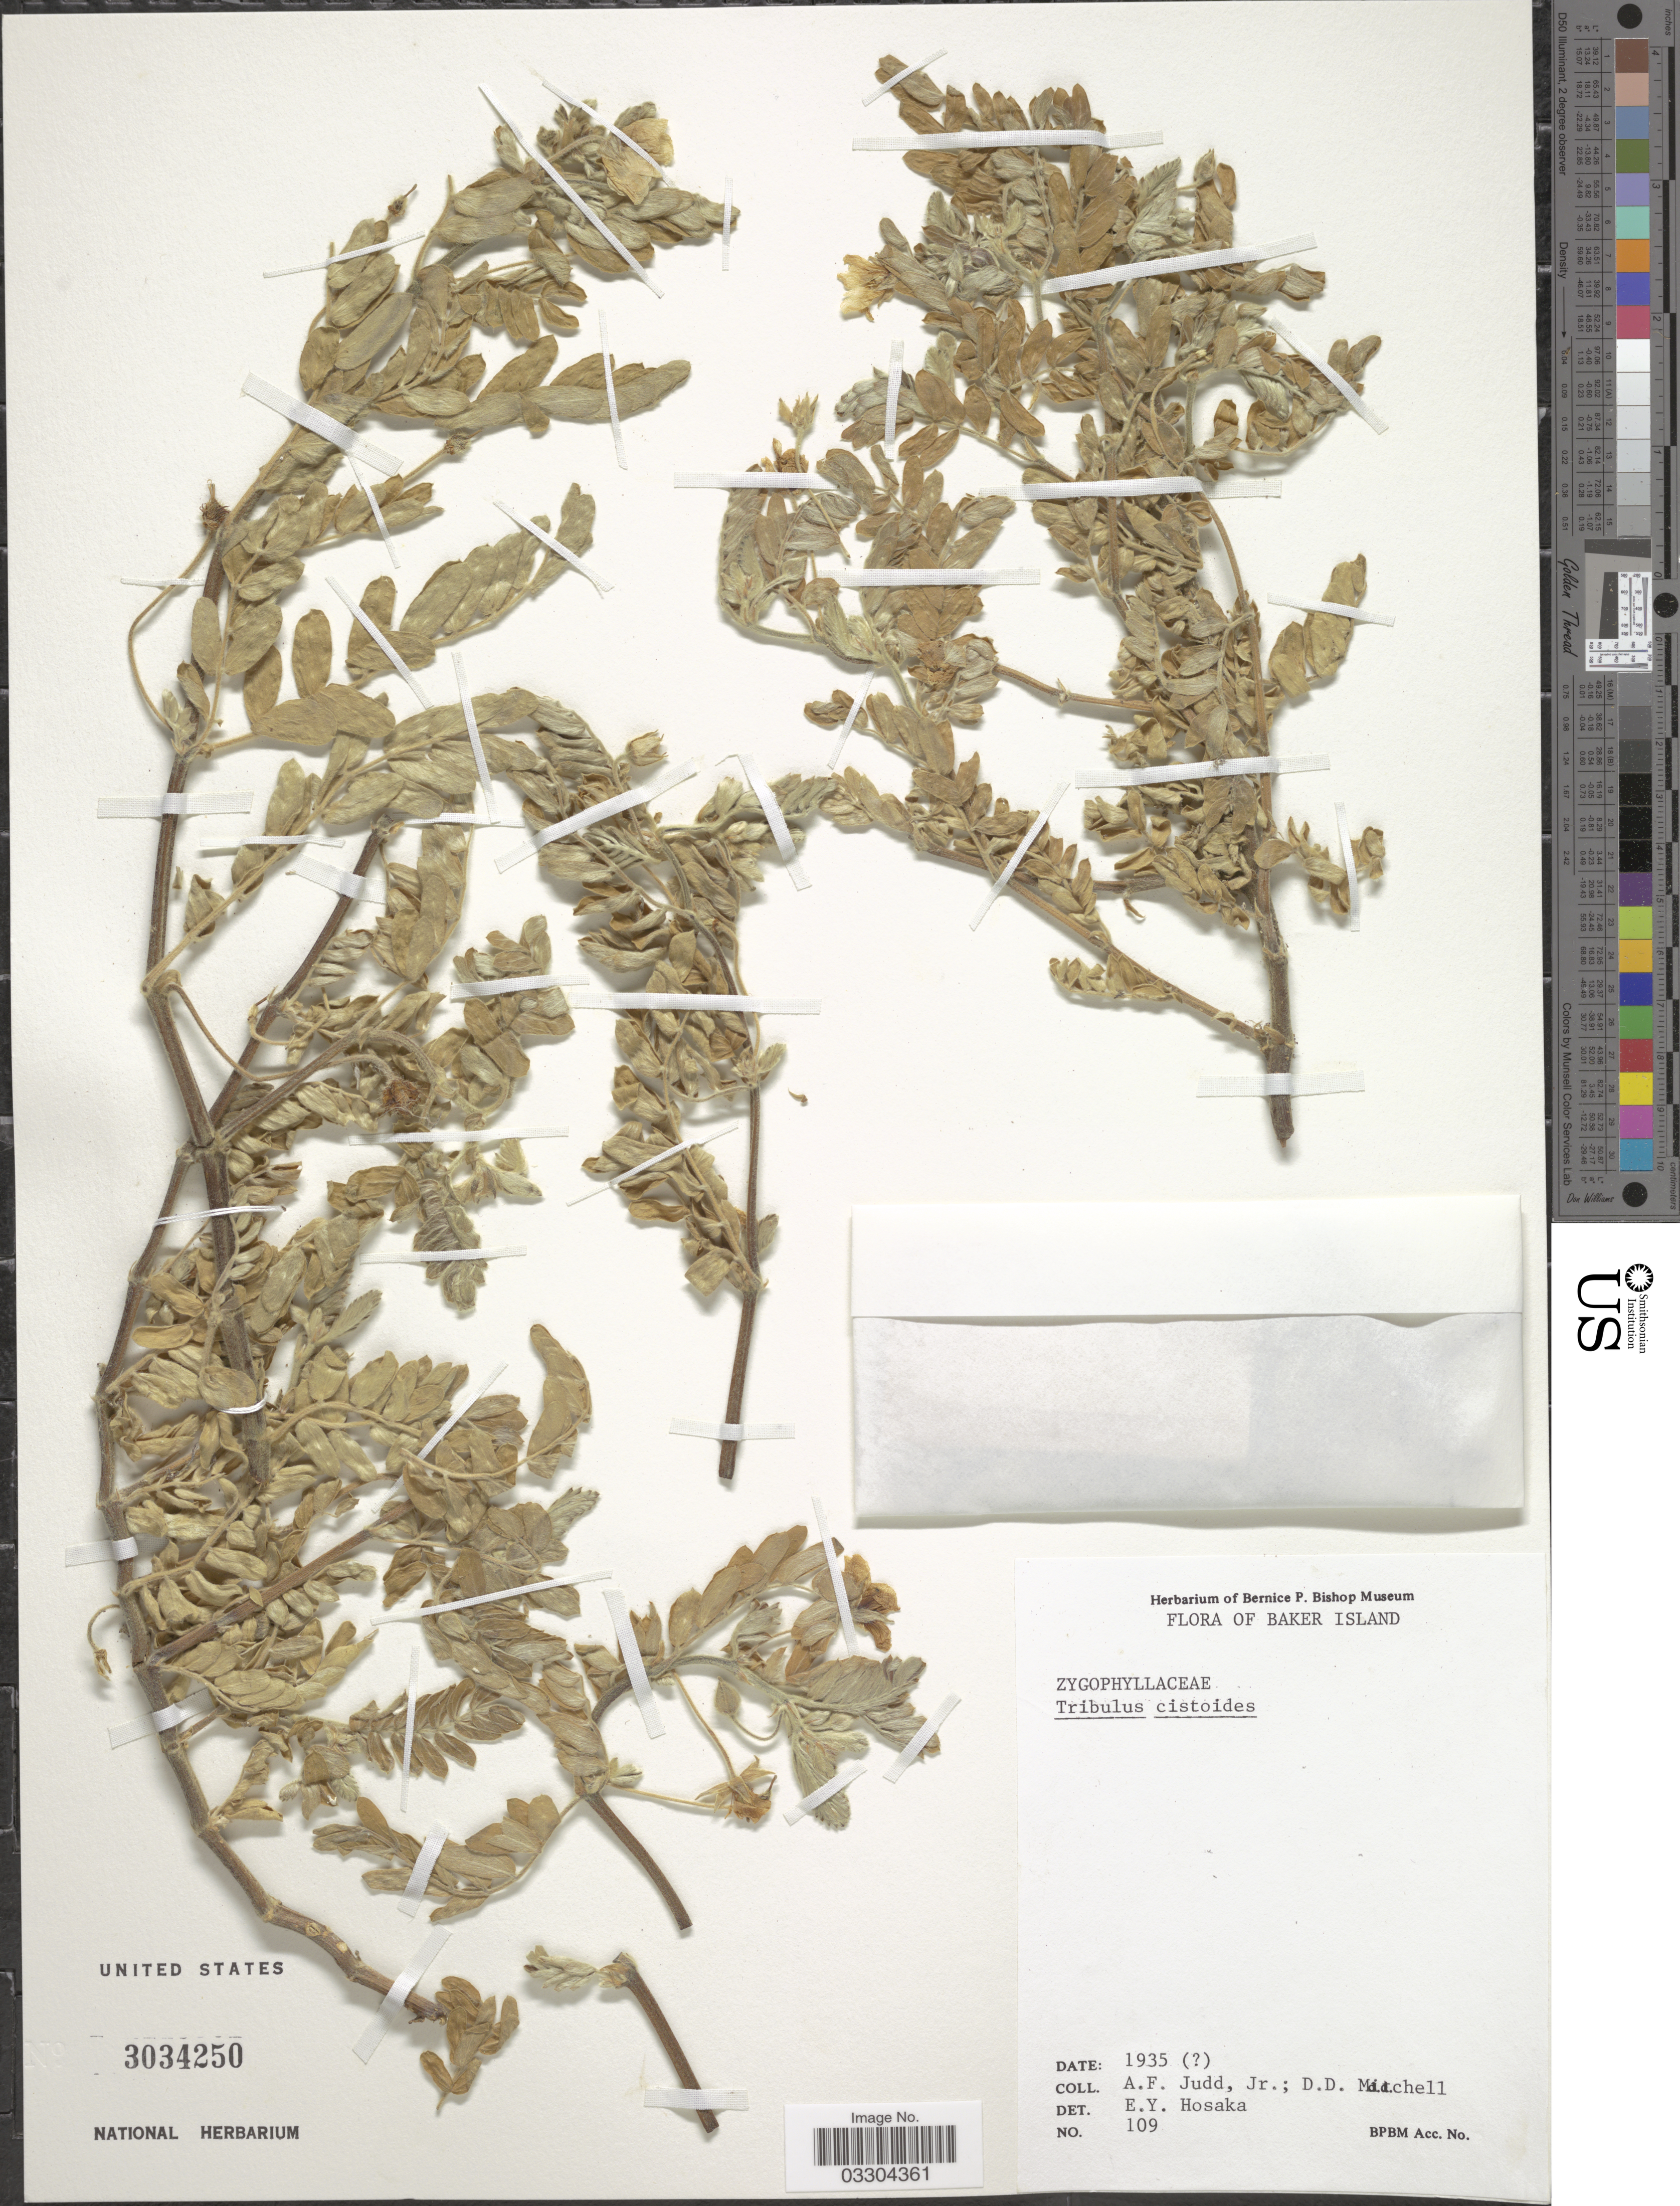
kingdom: Plantae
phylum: Tracheophyta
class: Magnoliopsida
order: Zygophyllales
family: Zygophyllaceae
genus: Tribulus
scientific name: Tribulus cistoides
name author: L.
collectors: A. Judd & D. D. Mitchell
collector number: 109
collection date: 1935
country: U.S. Administered Pacific Islands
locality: Baker Island.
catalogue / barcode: US 3034250